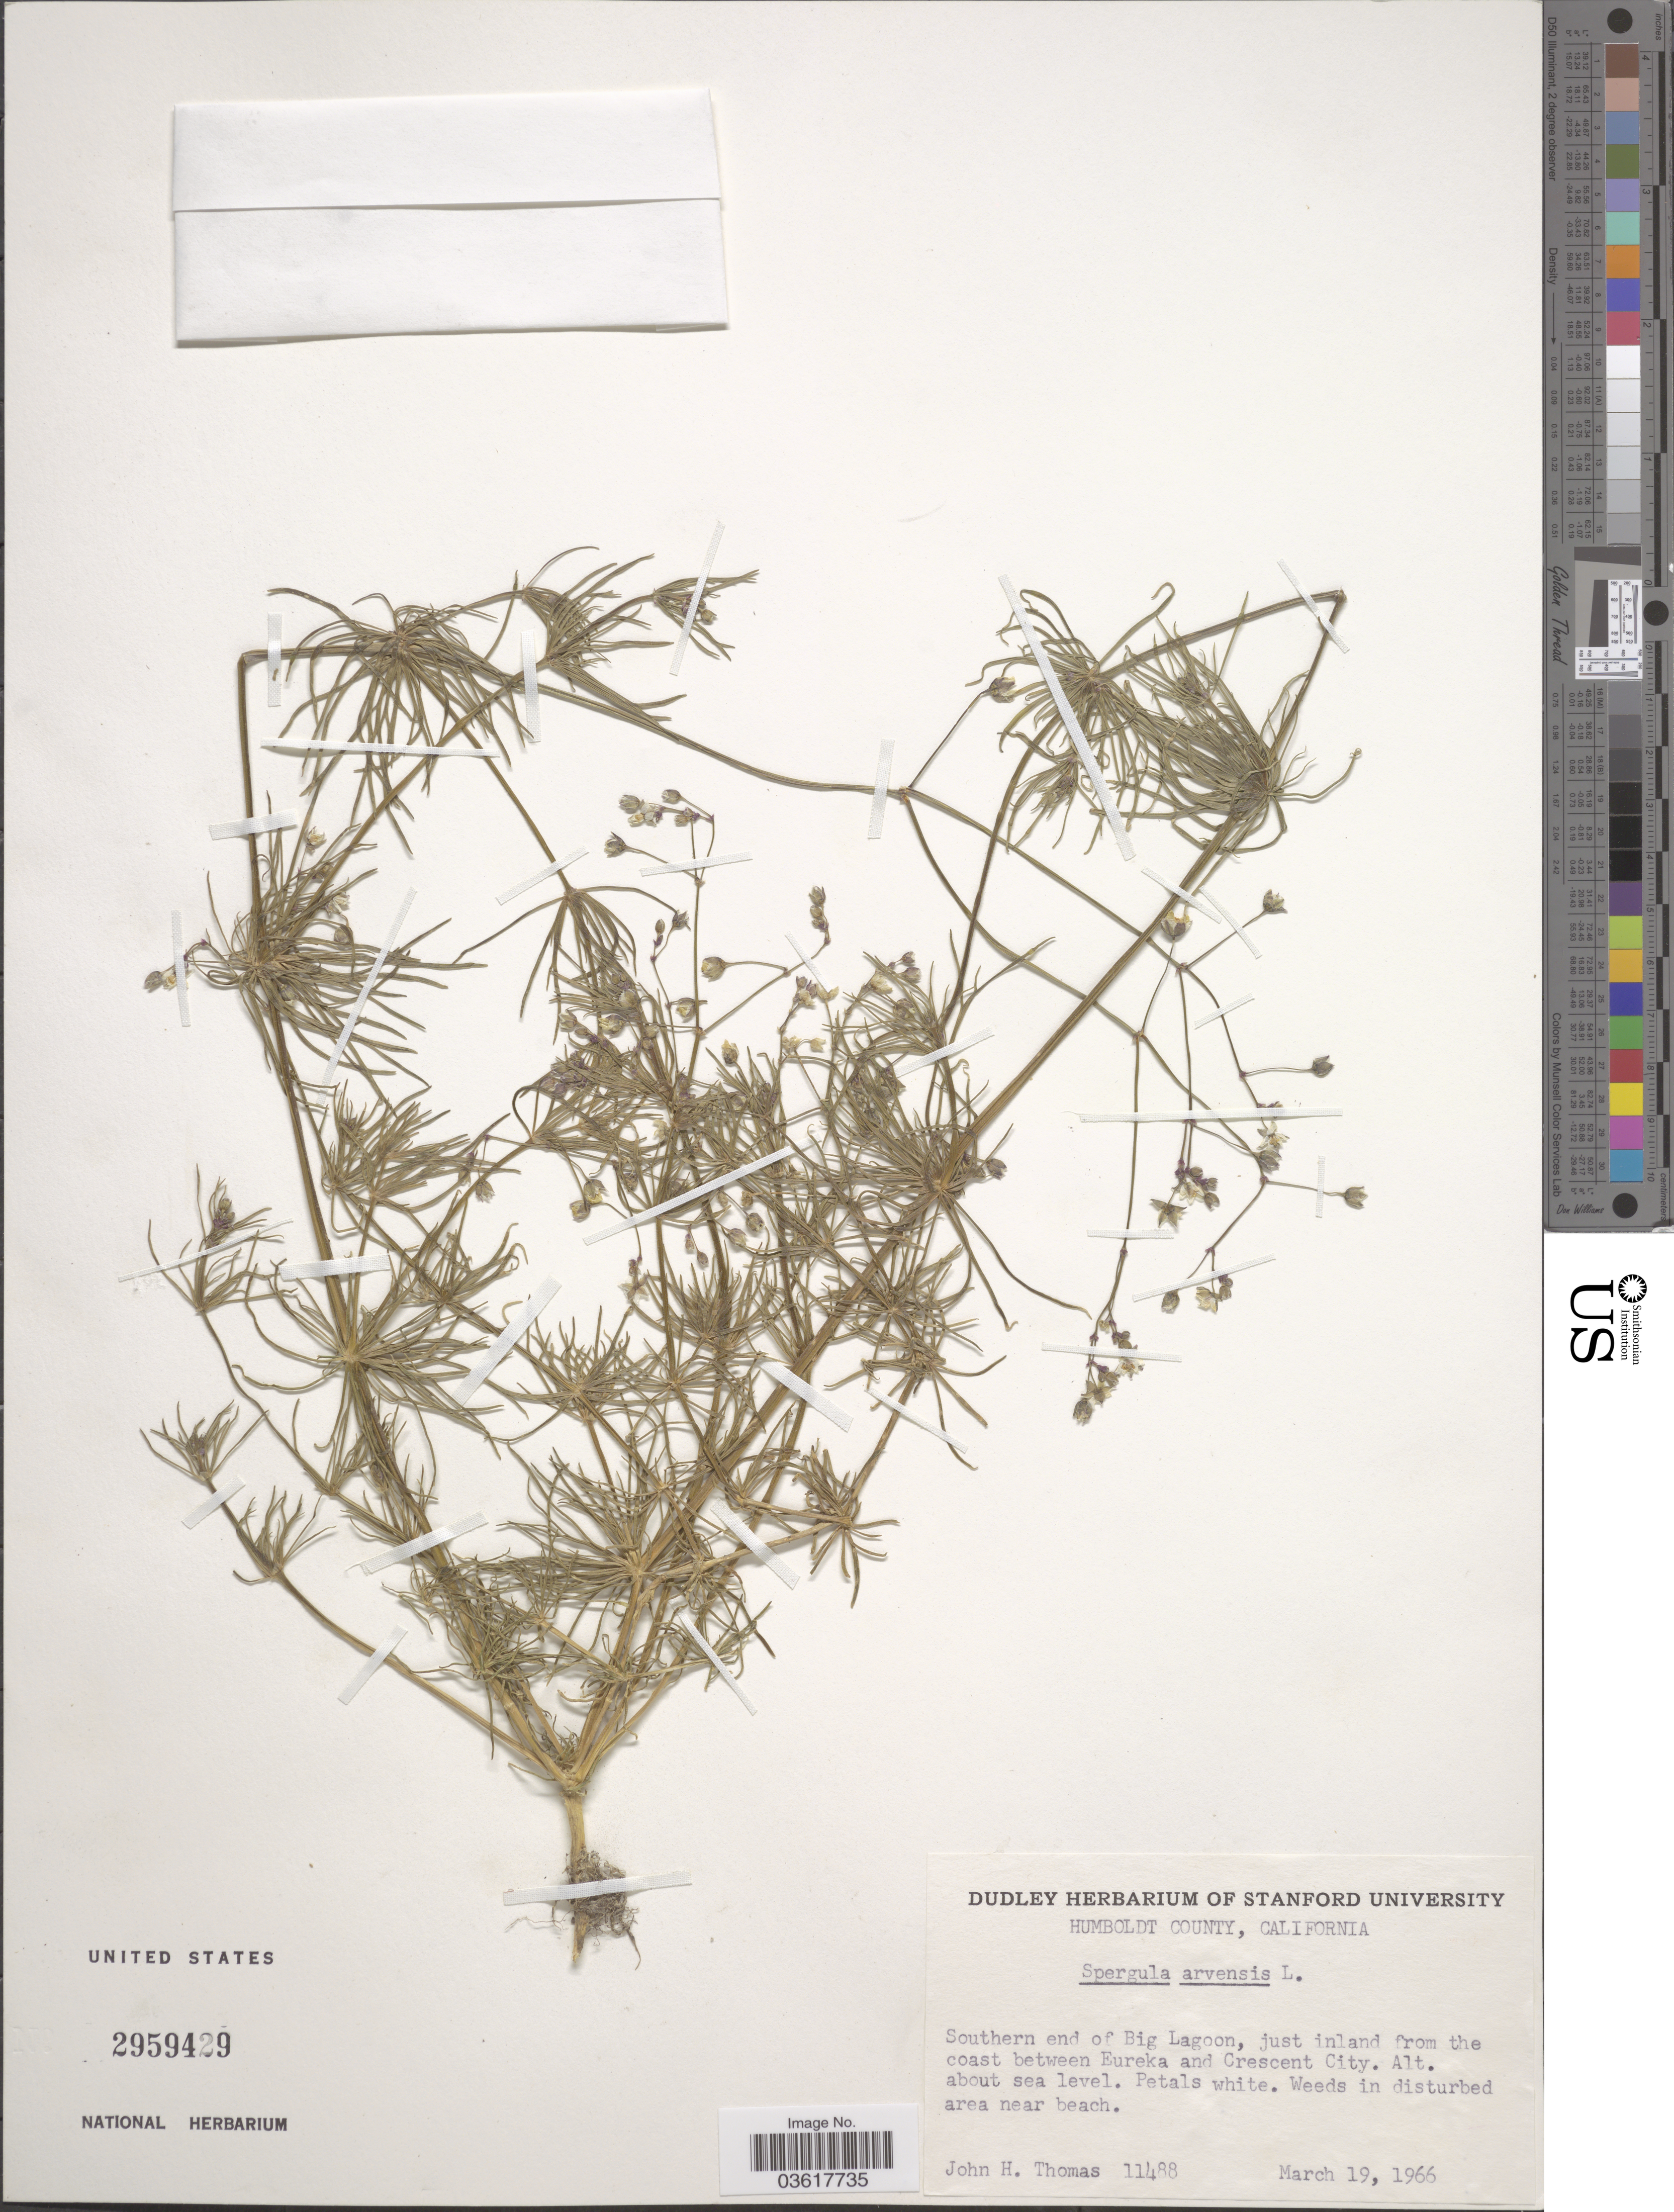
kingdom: Plantae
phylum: Tracheophyta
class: Magnoliopsida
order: Caryophyllales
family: Caryophyllaceae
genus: Spergula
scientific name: Spergula arvensis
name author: L.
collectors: J. H. Thomas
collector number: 11488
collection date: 1966-03-19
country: United States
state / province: California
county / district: Humboldt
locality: Humboldt County. Southern end of Big Lagoon, just inland from the coast between Eureka and Crescent City.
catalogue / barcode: US 2959429